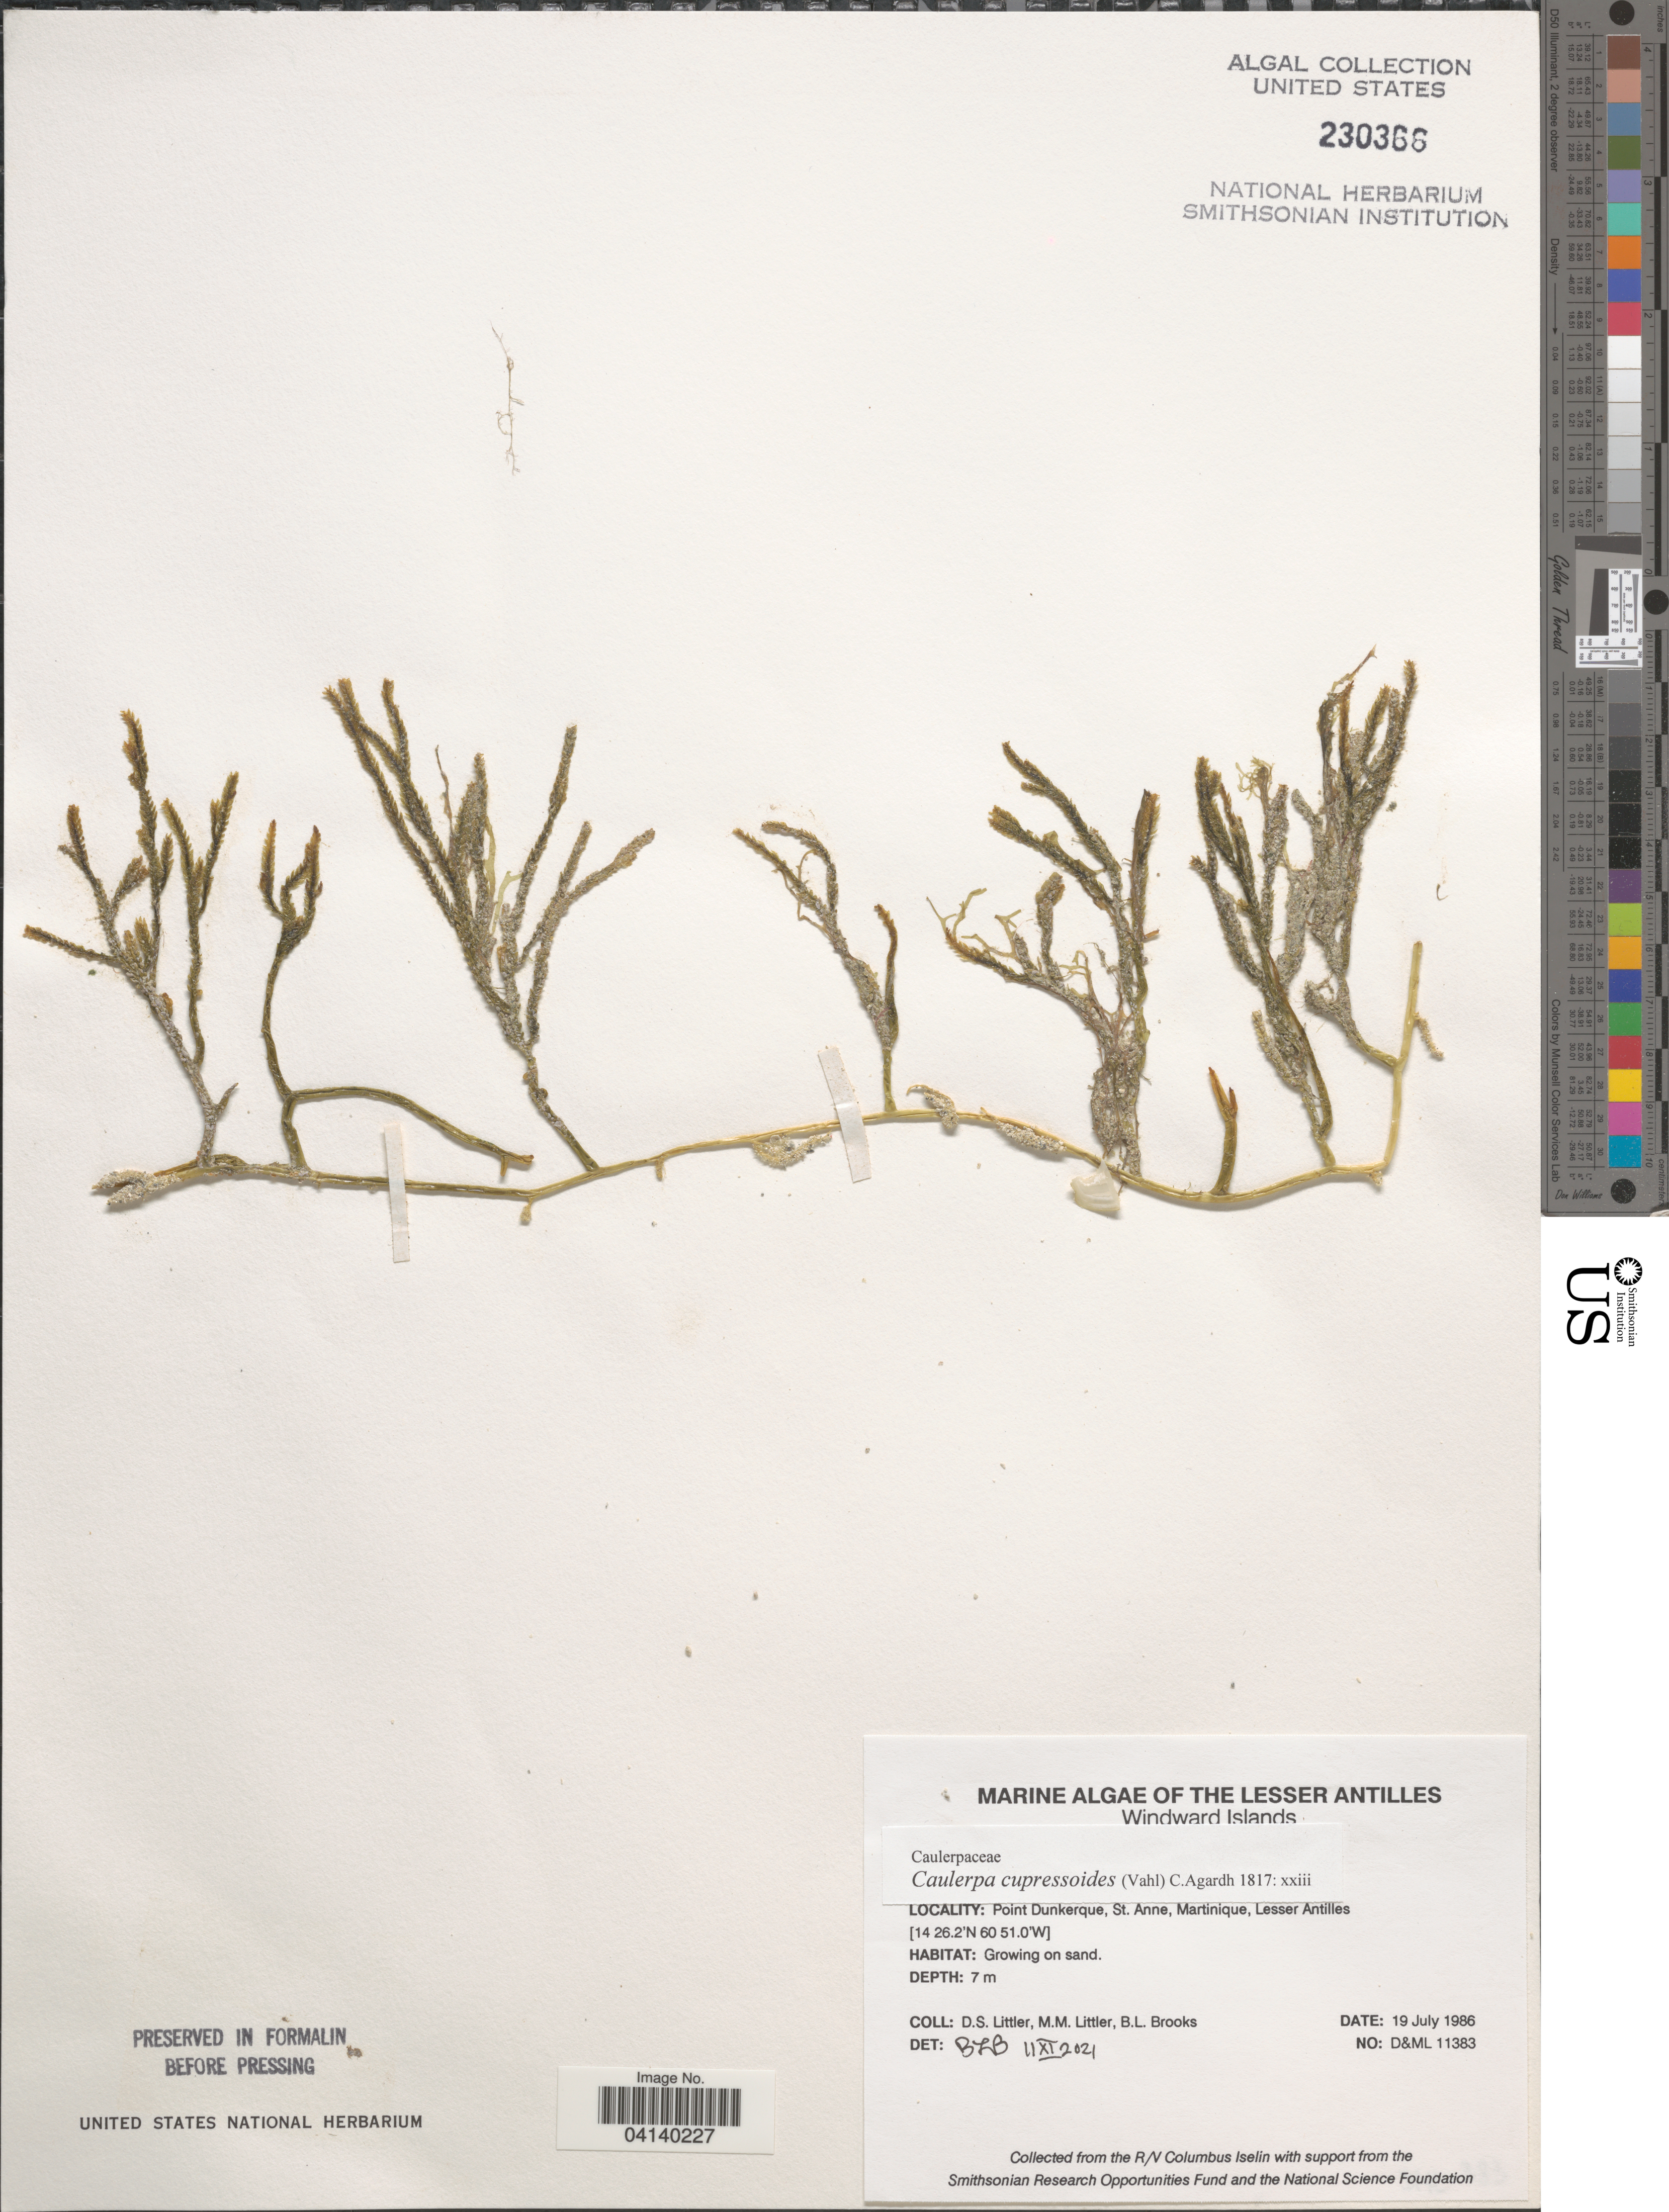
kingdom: Plantae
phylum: Chlorophyta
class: Ulvophyceae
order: Bryopsidales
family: Caulerpaceae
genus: Caulerpa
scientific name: Caulerpa cupressoides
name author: (Vahl) C. Agardh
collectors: D. S. Littler & B. Brooks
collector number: D&ML11383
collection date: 1986-07-19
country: Martinique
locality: Windward Islands. Point Dunkerque, St. Anne, Lesser Antilles.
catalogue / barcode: US 230366